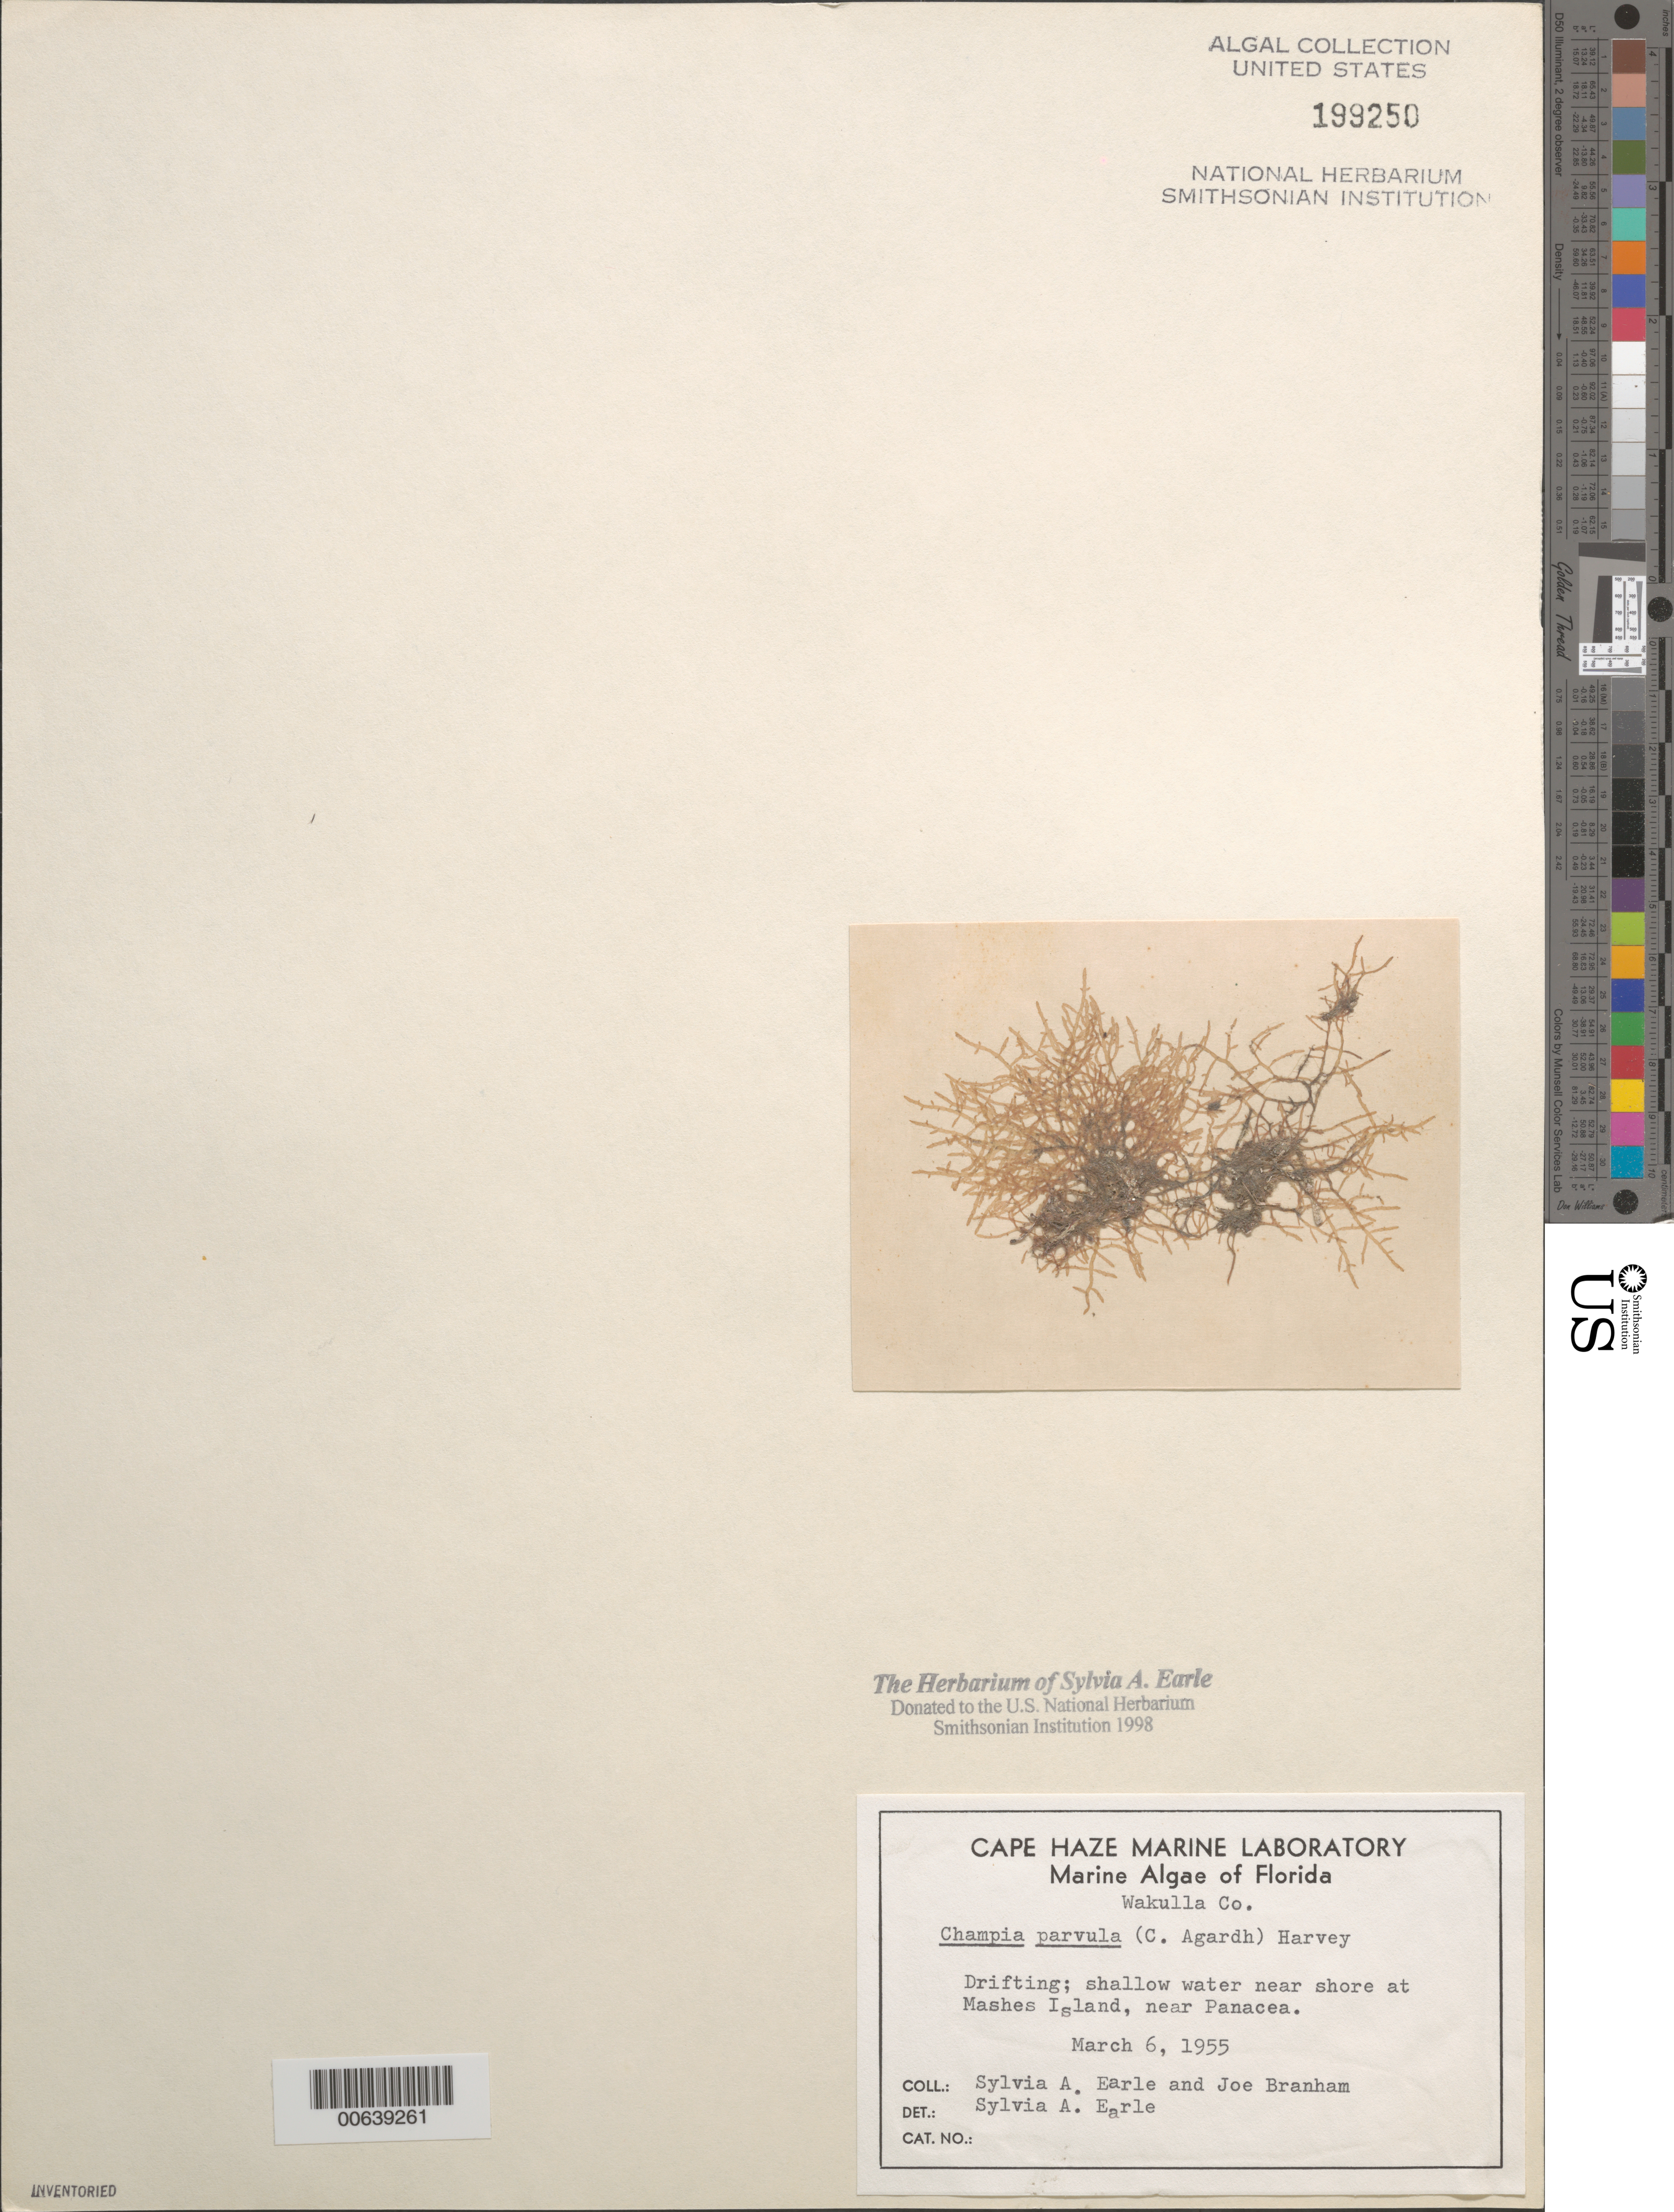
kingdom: Plantae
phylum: Rhodophyta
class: Florideophyceae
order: Rhodymeniales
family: Champiaceae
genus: Champia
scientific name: Champia parvula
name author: (C. Agardh) Harv.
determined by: Earle, S. A.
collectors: S. A. Earle & J. Branham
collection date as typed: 06 Mar 1955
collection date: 1955-03-06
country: United States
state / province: Florida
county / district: Wakulla County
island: Mashes Island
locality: Near Panacea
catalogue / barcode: US 199250